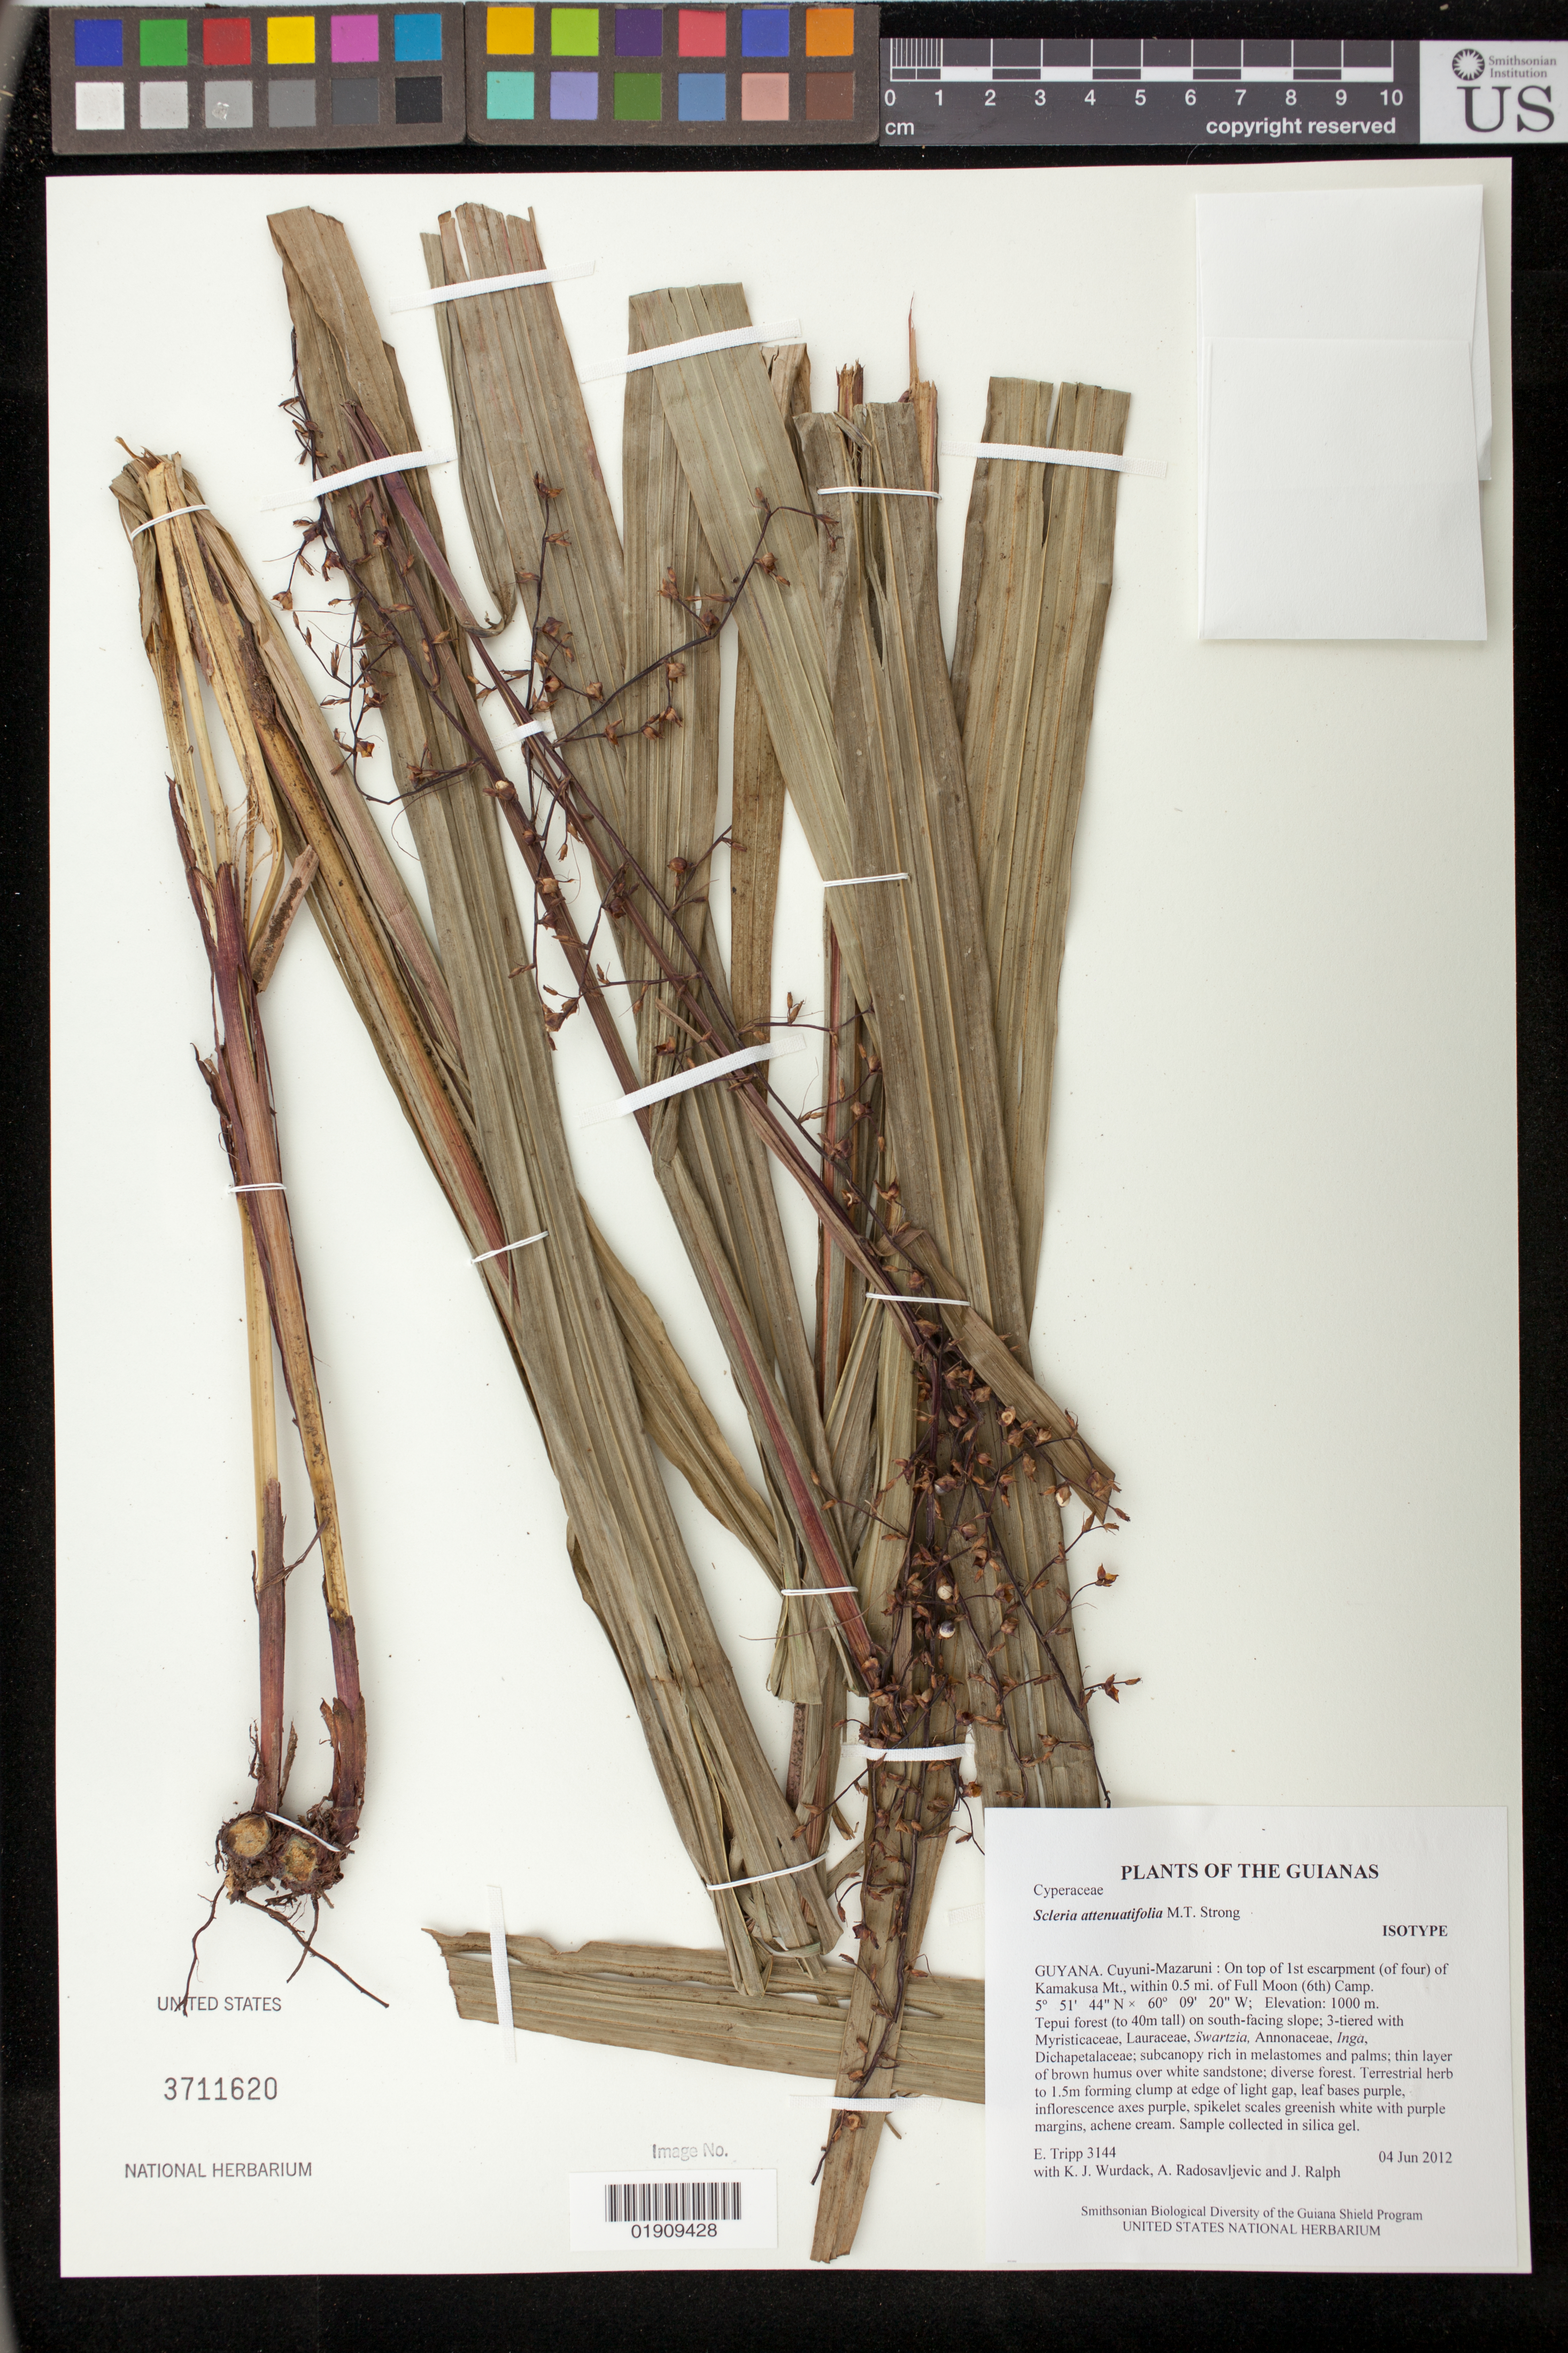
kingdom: Plantae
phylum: Tracheophyta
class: Liliopsida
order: Poales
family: Cyperaceae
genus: Scleria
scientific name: Scleria attenuatifolia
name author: M.T. Strong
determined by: Strong, Mark T., (BOT), Smithsonian Institution - National Museum of Natural History (UNITED STATES)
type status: Isotype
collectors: E. Tripp, K. Wurdack, A. Radosavljevic & J. Ralph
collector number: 3144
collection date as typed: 4 June 2012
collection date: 2012-06-04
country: Guyana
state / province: Cuyuni-Mazaruni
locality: On top of 1st escarpment (of four) of Kamakusa Mt., within 0.5 mi. of Full Moon (6th) Camp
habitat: Tepui forest (to 40m tall) on south-facing slope; 3-tiered with Myristicaceae, Lauraceae, Swartzia, Annonaceae, Inga, Dichapetalaceae; subcanopy rich in melastomes and palms; thin layer of brown humus over white sandstone; diverse forest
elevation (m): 1000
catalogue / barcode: US 3711620